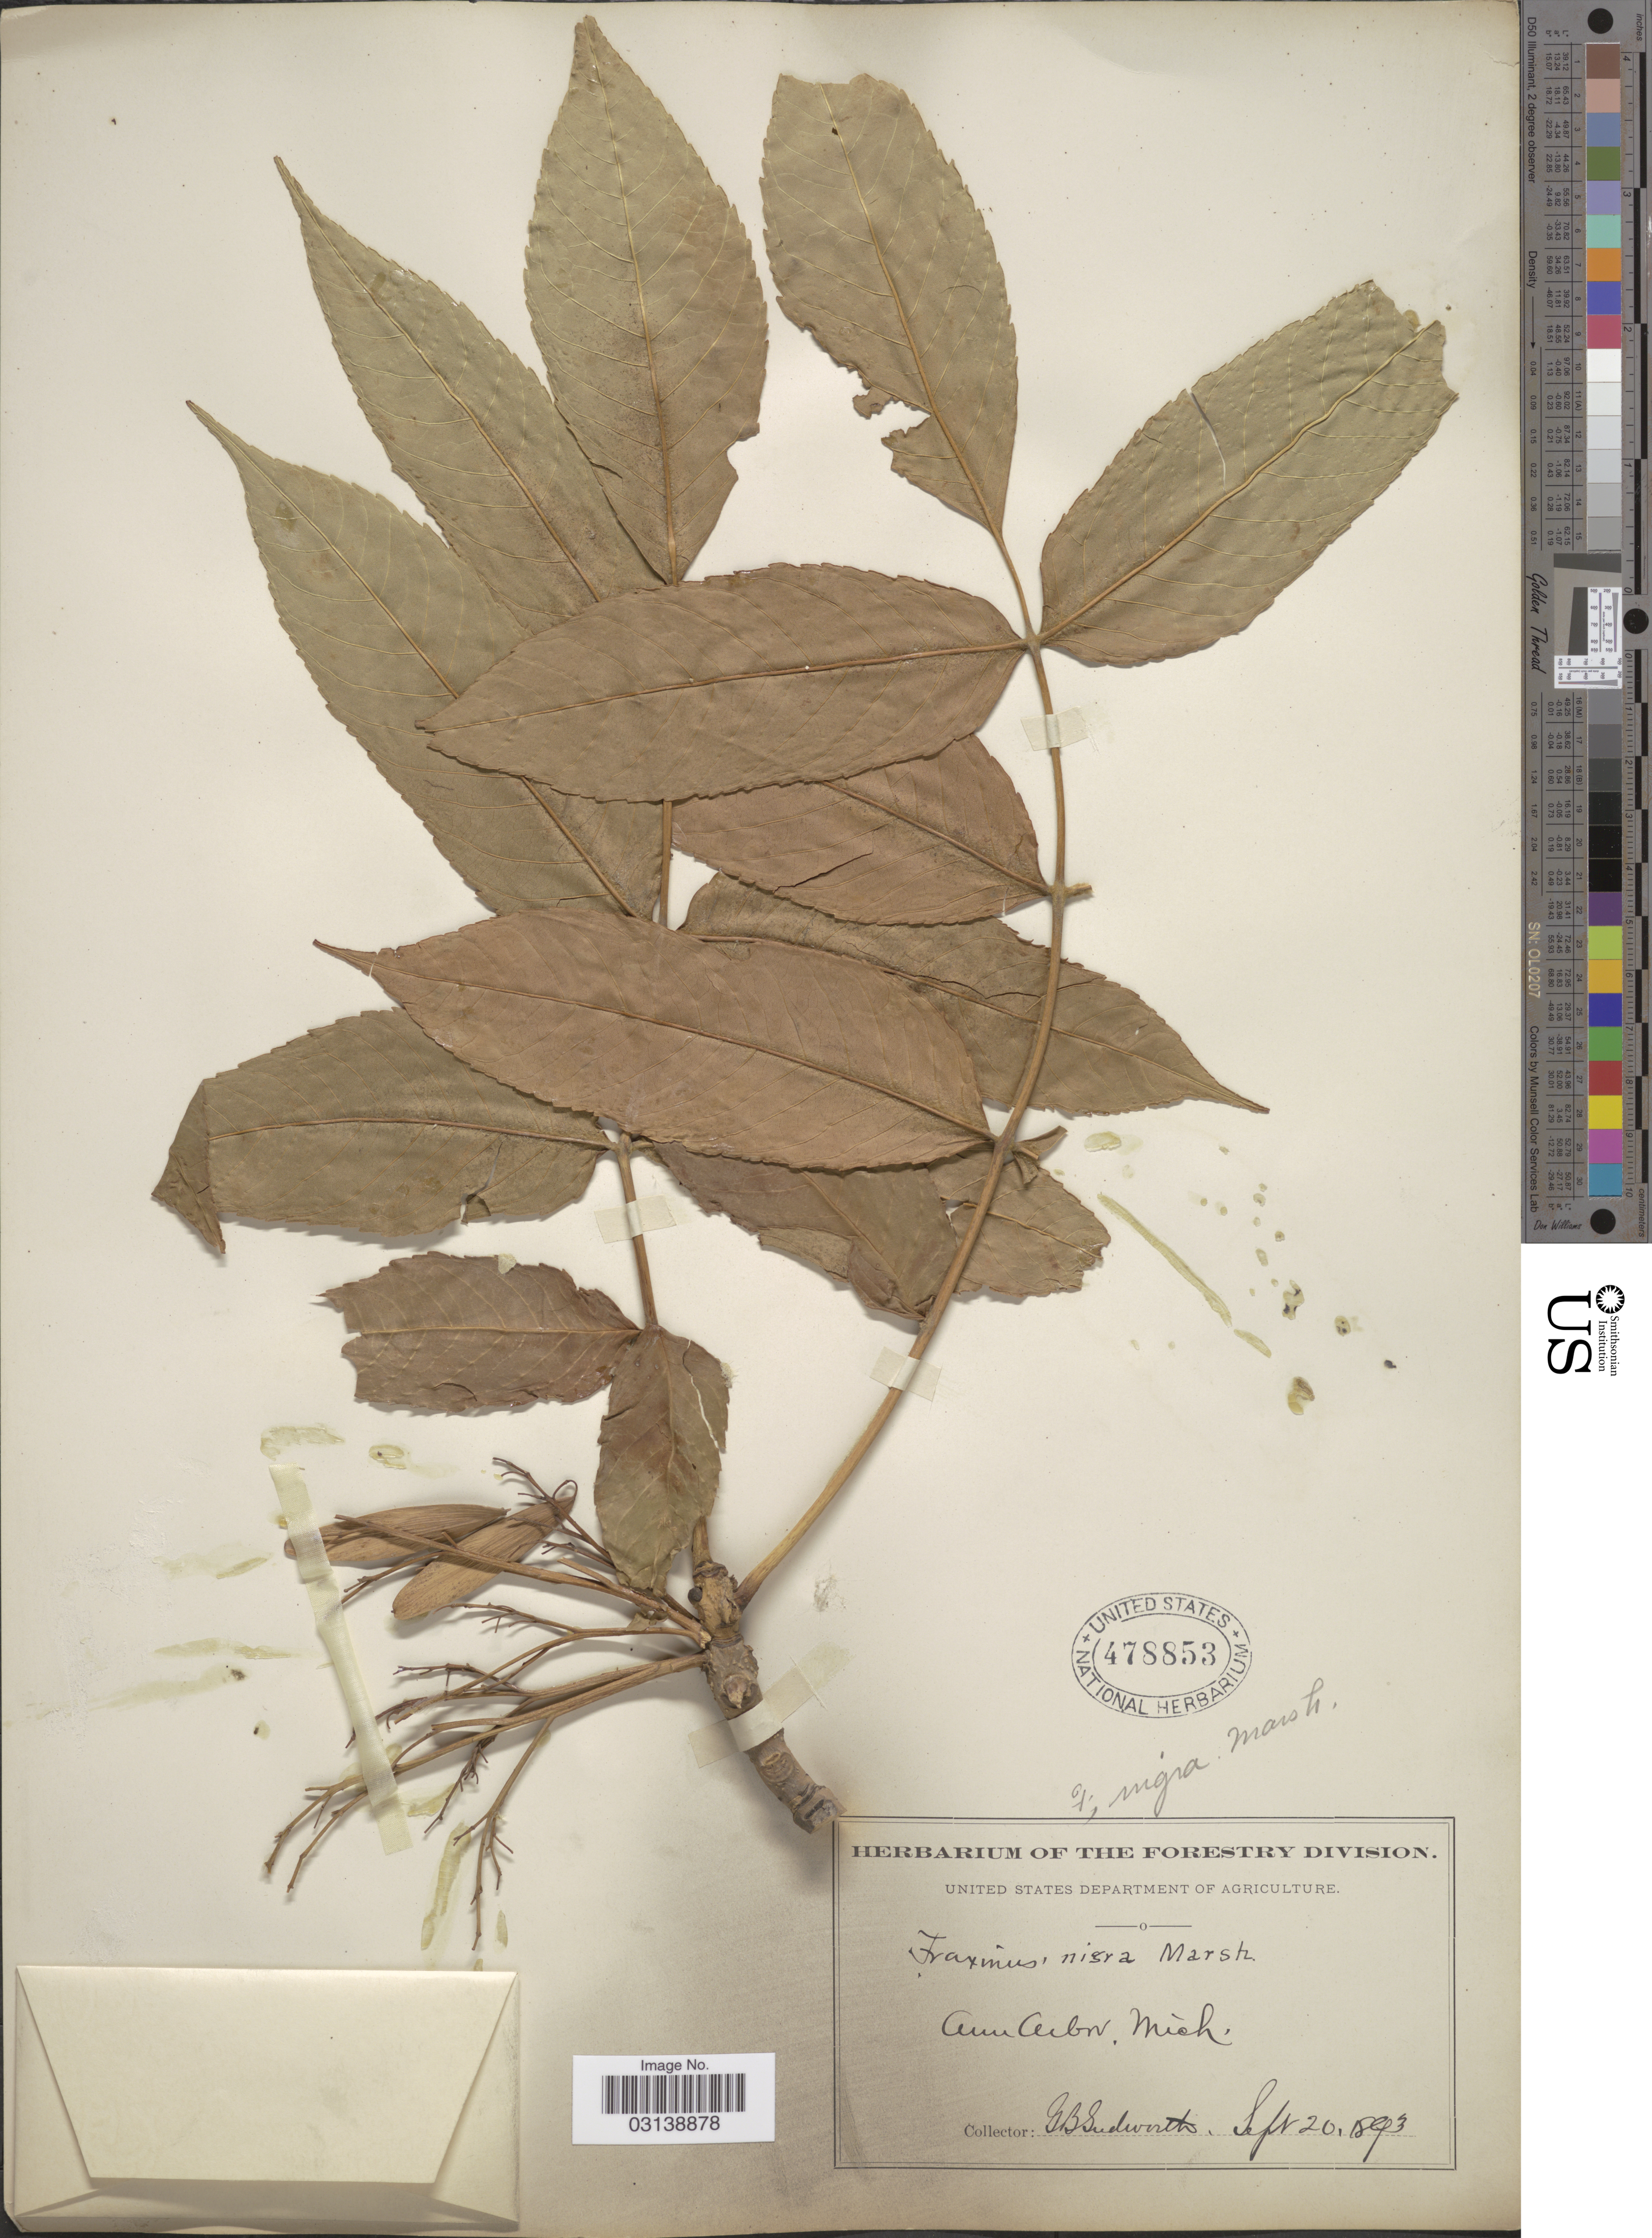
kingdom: Plantae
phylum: Tracheophyta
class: Magnoliopsida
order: Lamiales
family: Oleaceae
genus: Fraxinus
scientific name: Fraxinus nigra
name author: Marshall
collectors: G. B. Sudworth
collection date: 1893-09-20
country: United States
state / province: Michigan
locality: Ann Arbor.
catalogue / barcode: US 478853